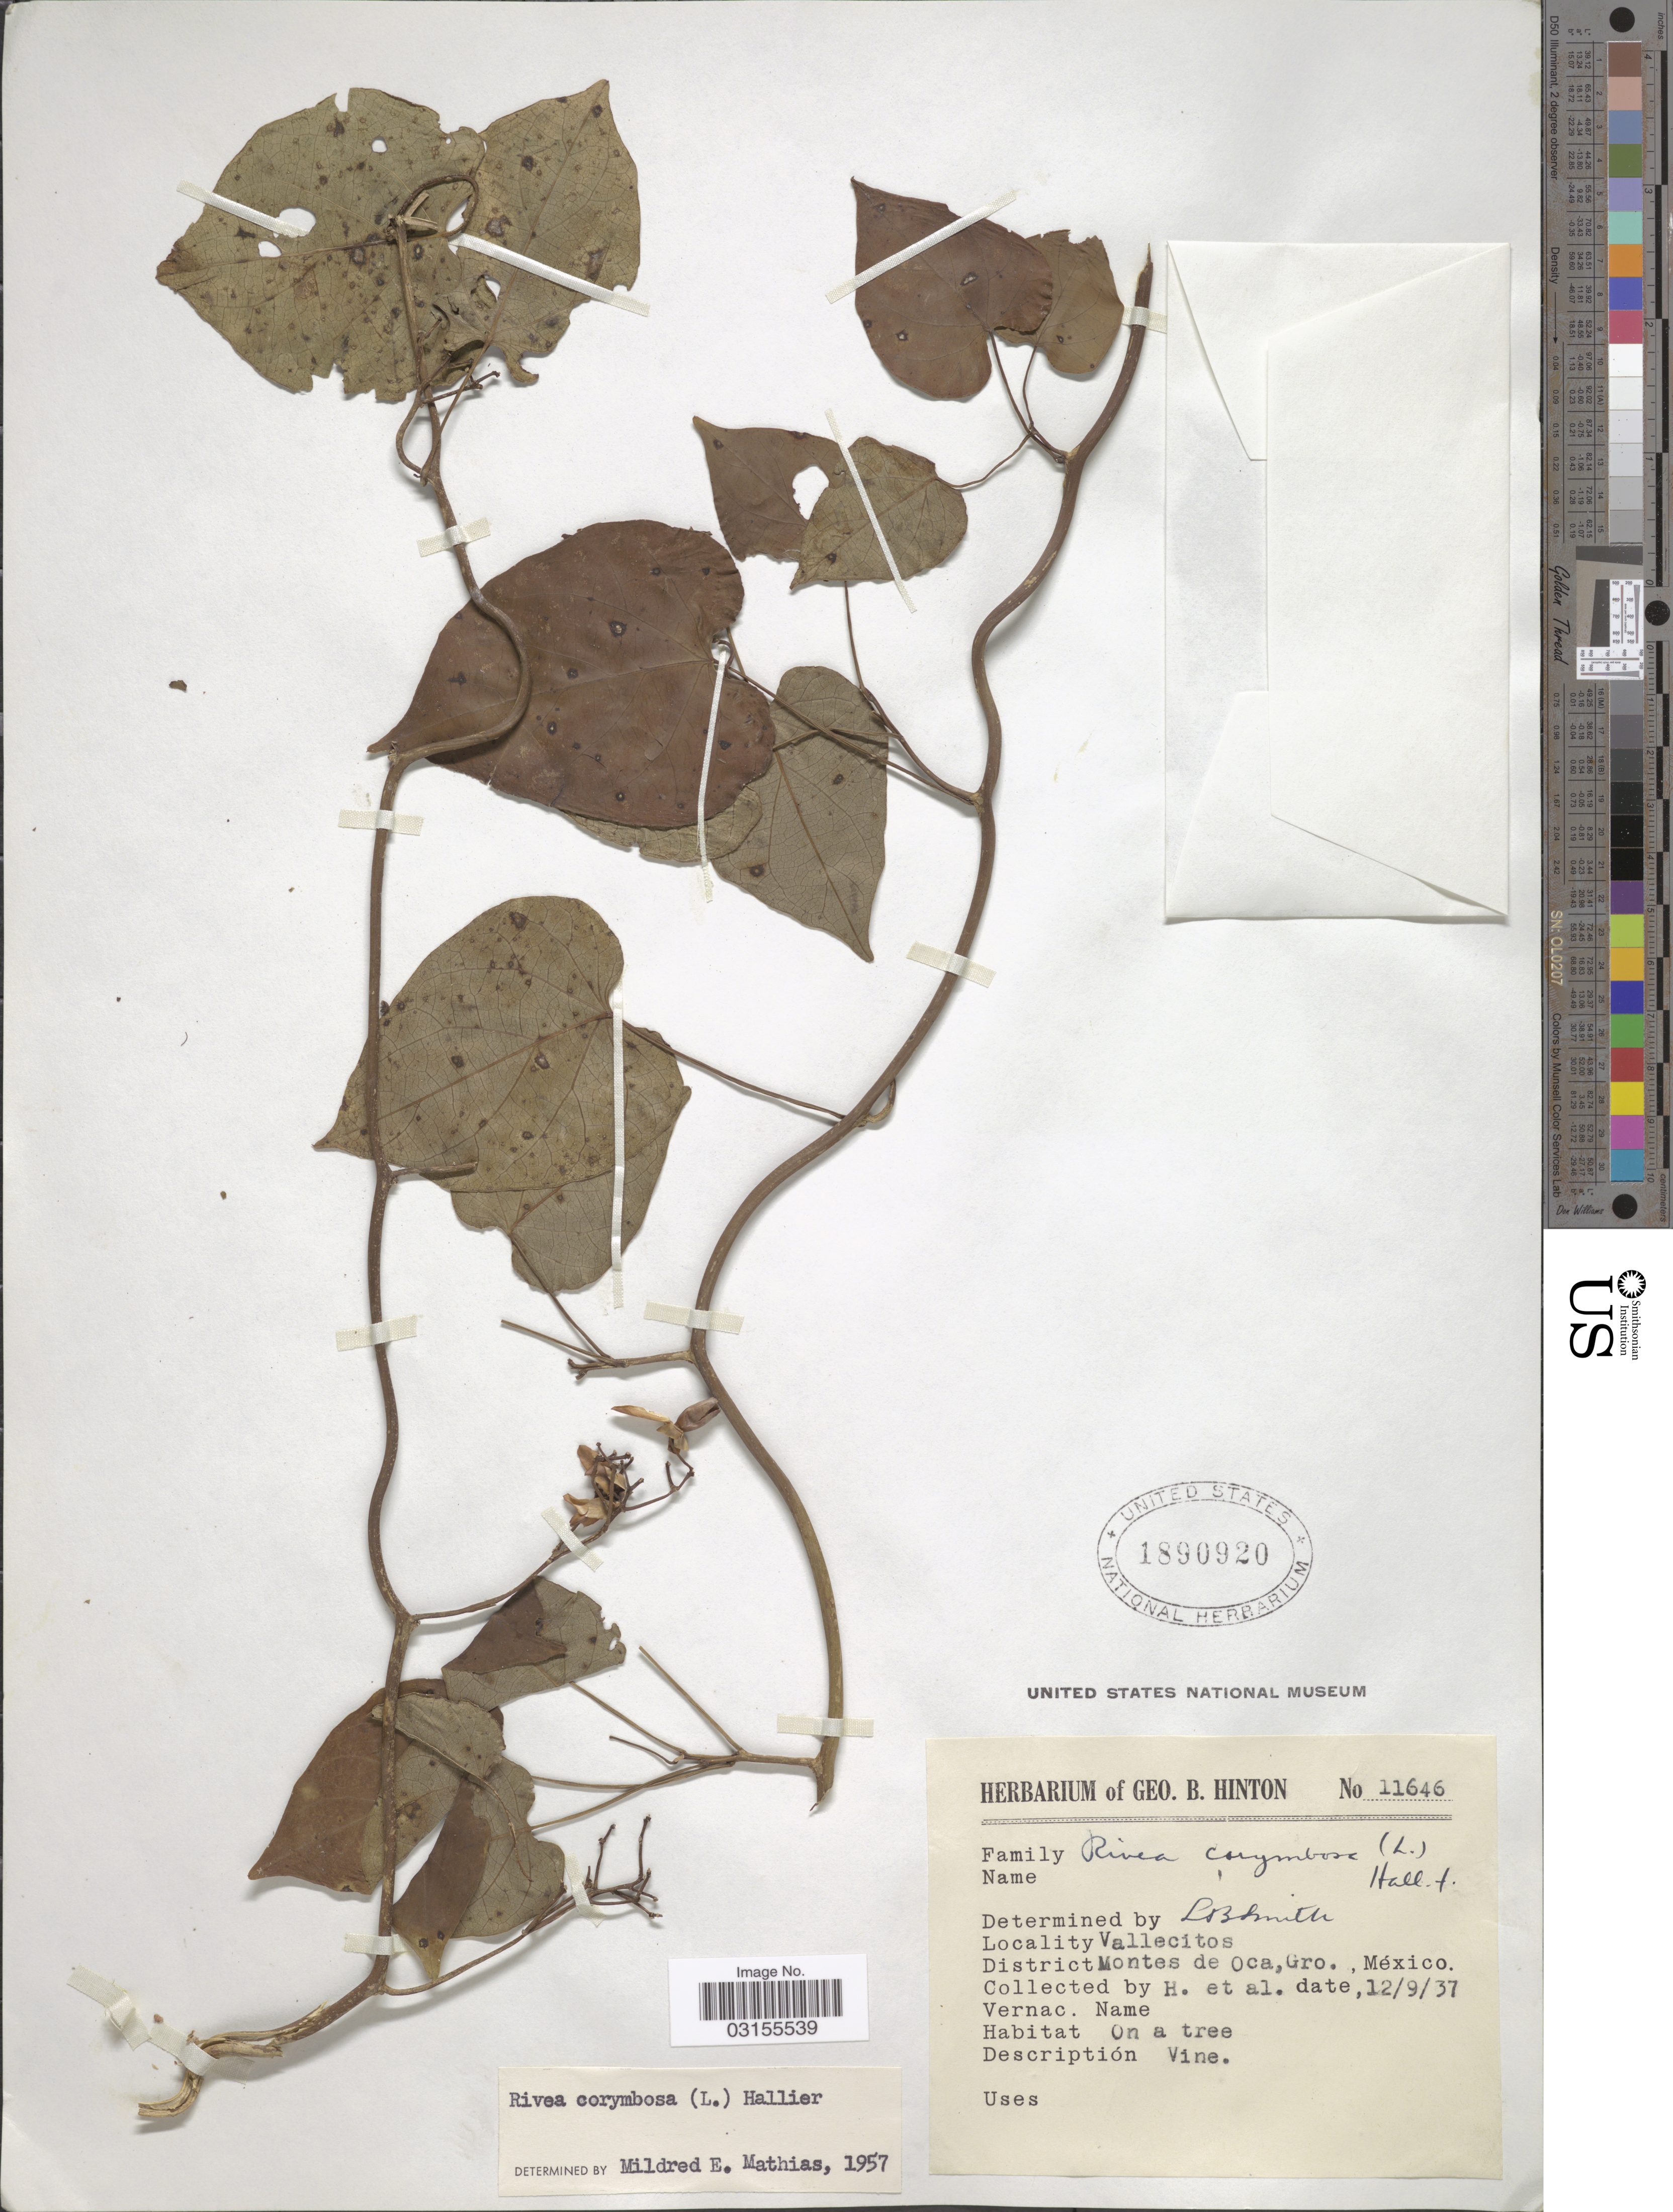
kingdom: Plantae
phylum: Tracheophyta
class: Magnoliopsida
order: Solanales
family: Convolvulaceae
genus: Turbina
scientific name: Turbina corymbosa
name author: (L.) Raf.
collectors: G. B. Hinton & et al.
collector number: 11646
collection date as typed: Transcribed d/m/y: 12/9/37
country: Mexico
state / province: Guerrero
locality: Vallecitos. District Montes de Oca.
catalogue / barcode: US 1890920